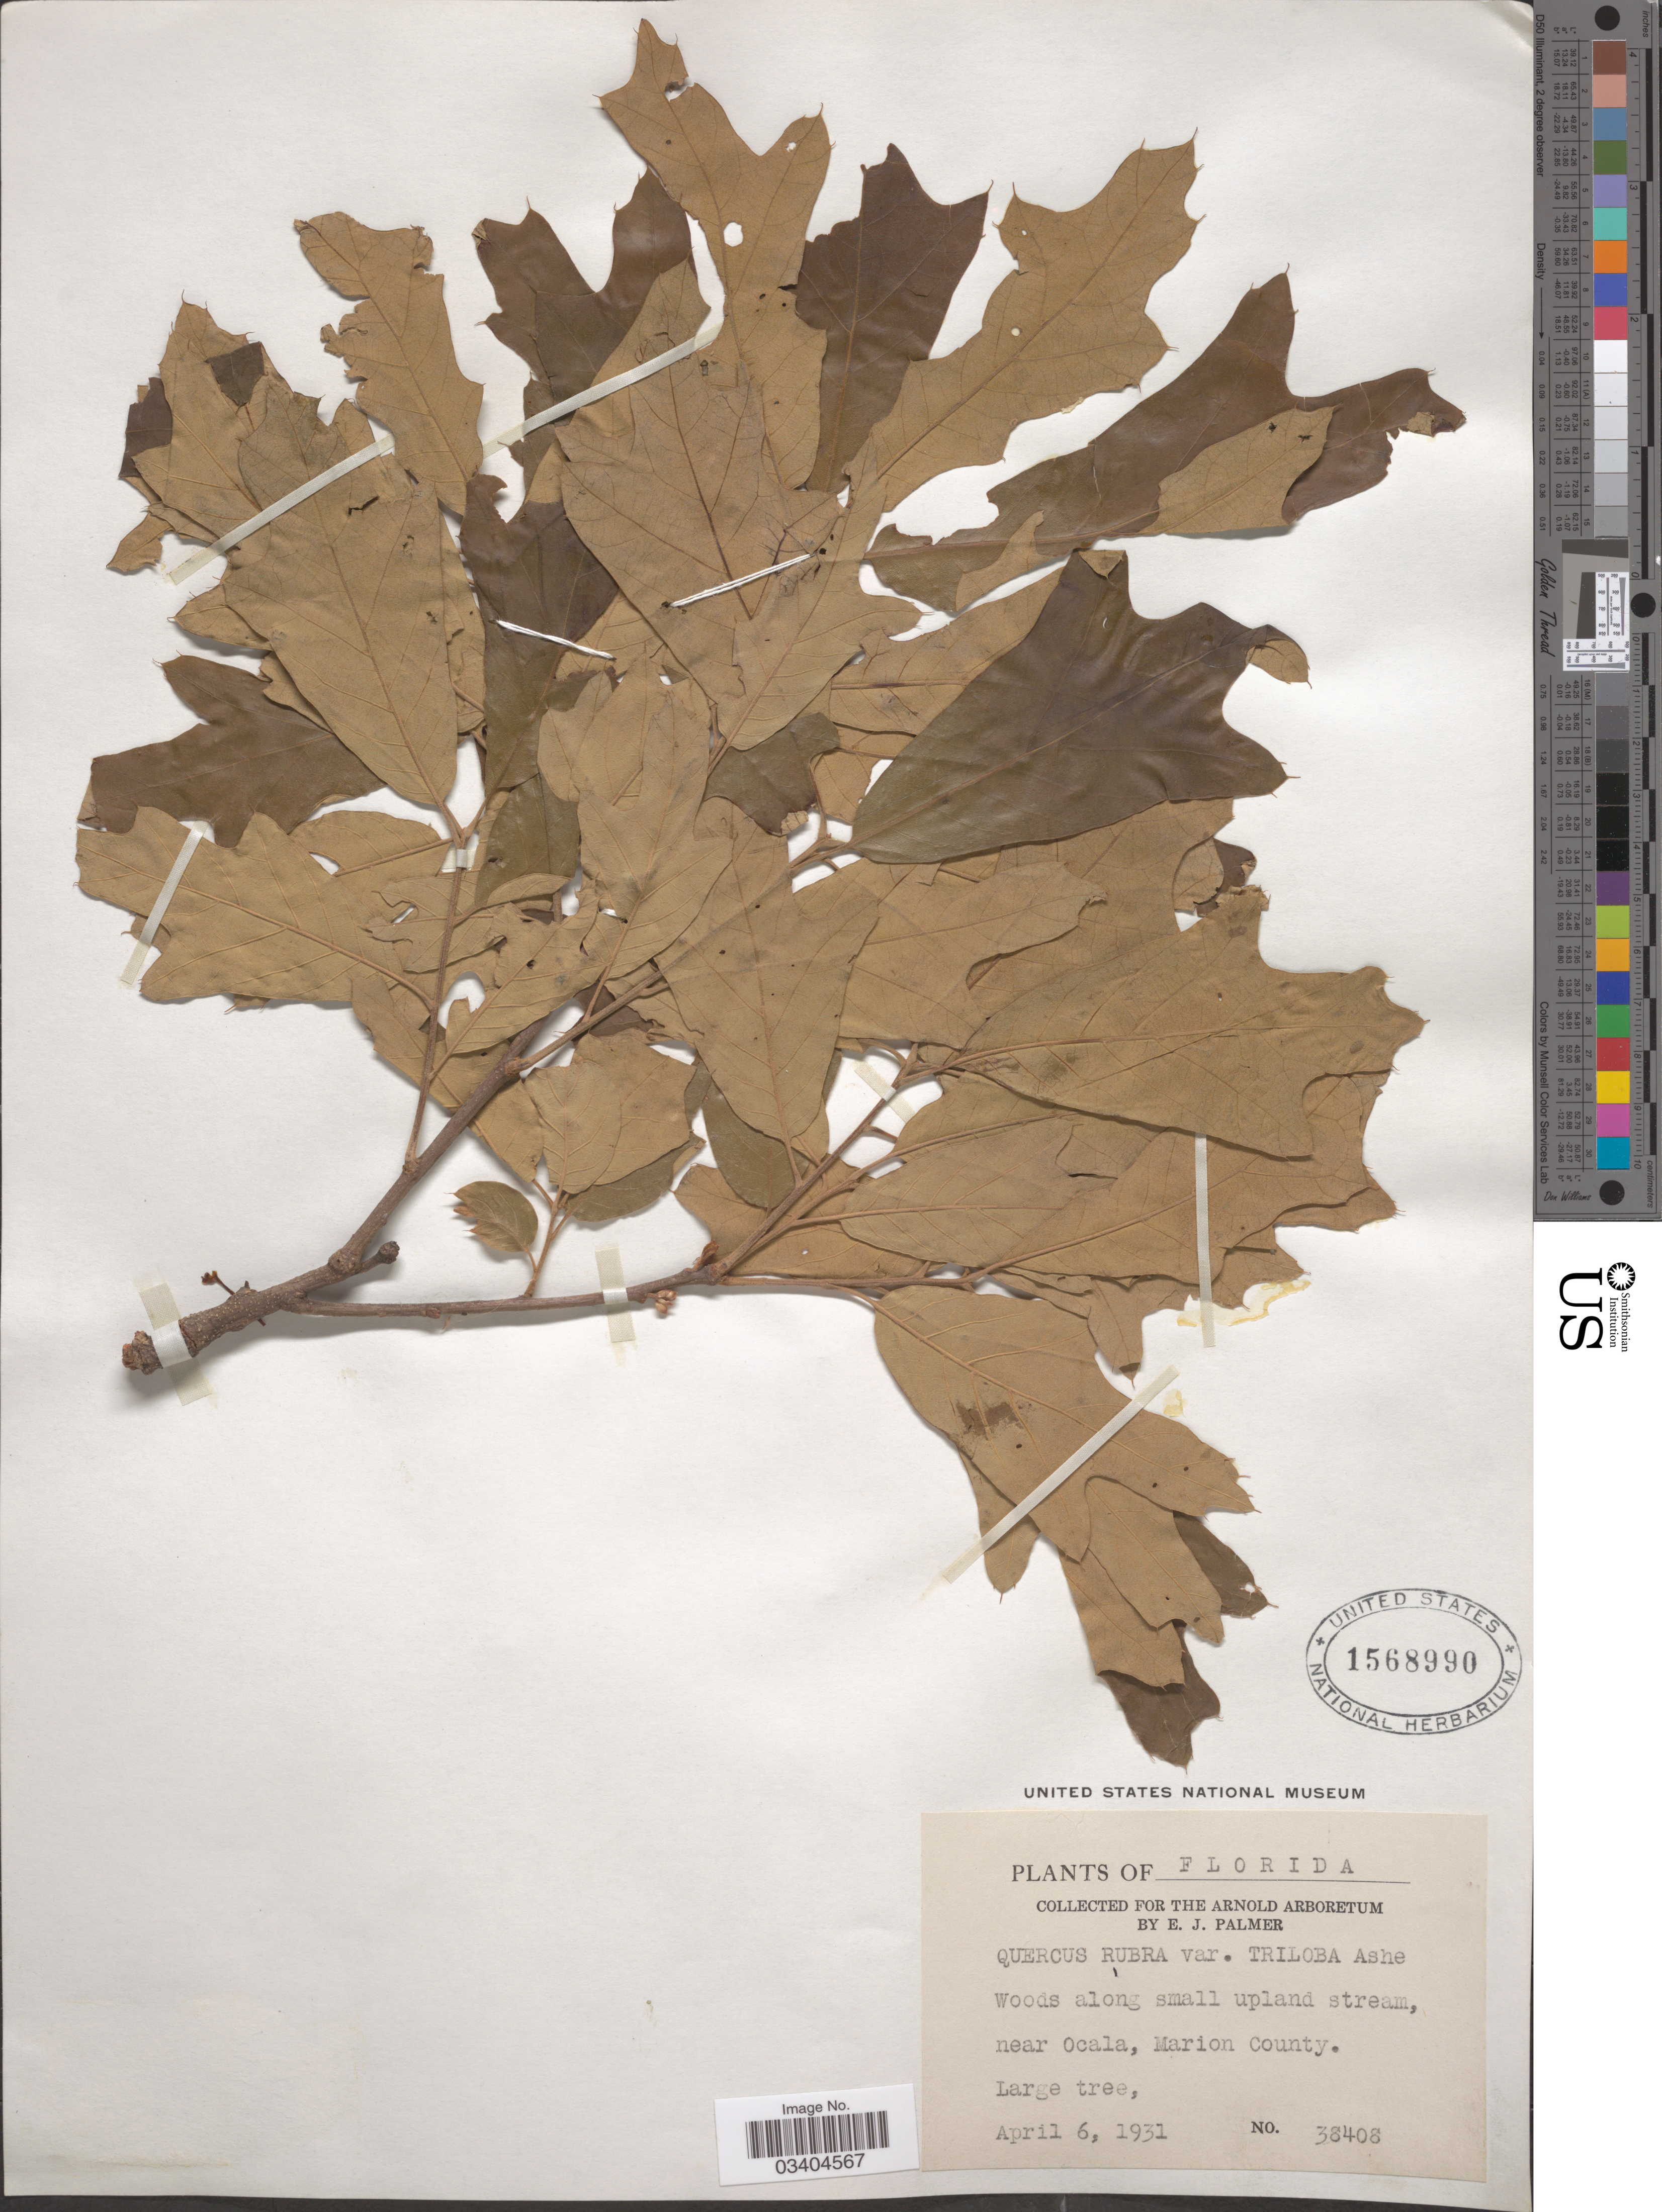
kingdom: Plantae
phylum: Tracheophyta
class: Magnoliopsida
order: Fagales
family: Fagaceae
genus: Quercus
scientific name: Quercus falcata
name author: Michx.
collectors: E. J. Palmer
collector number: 38408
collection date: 1931-04-06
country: United States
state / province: Florida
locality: Near Ocala, Marion County.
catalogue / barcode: US 1568990